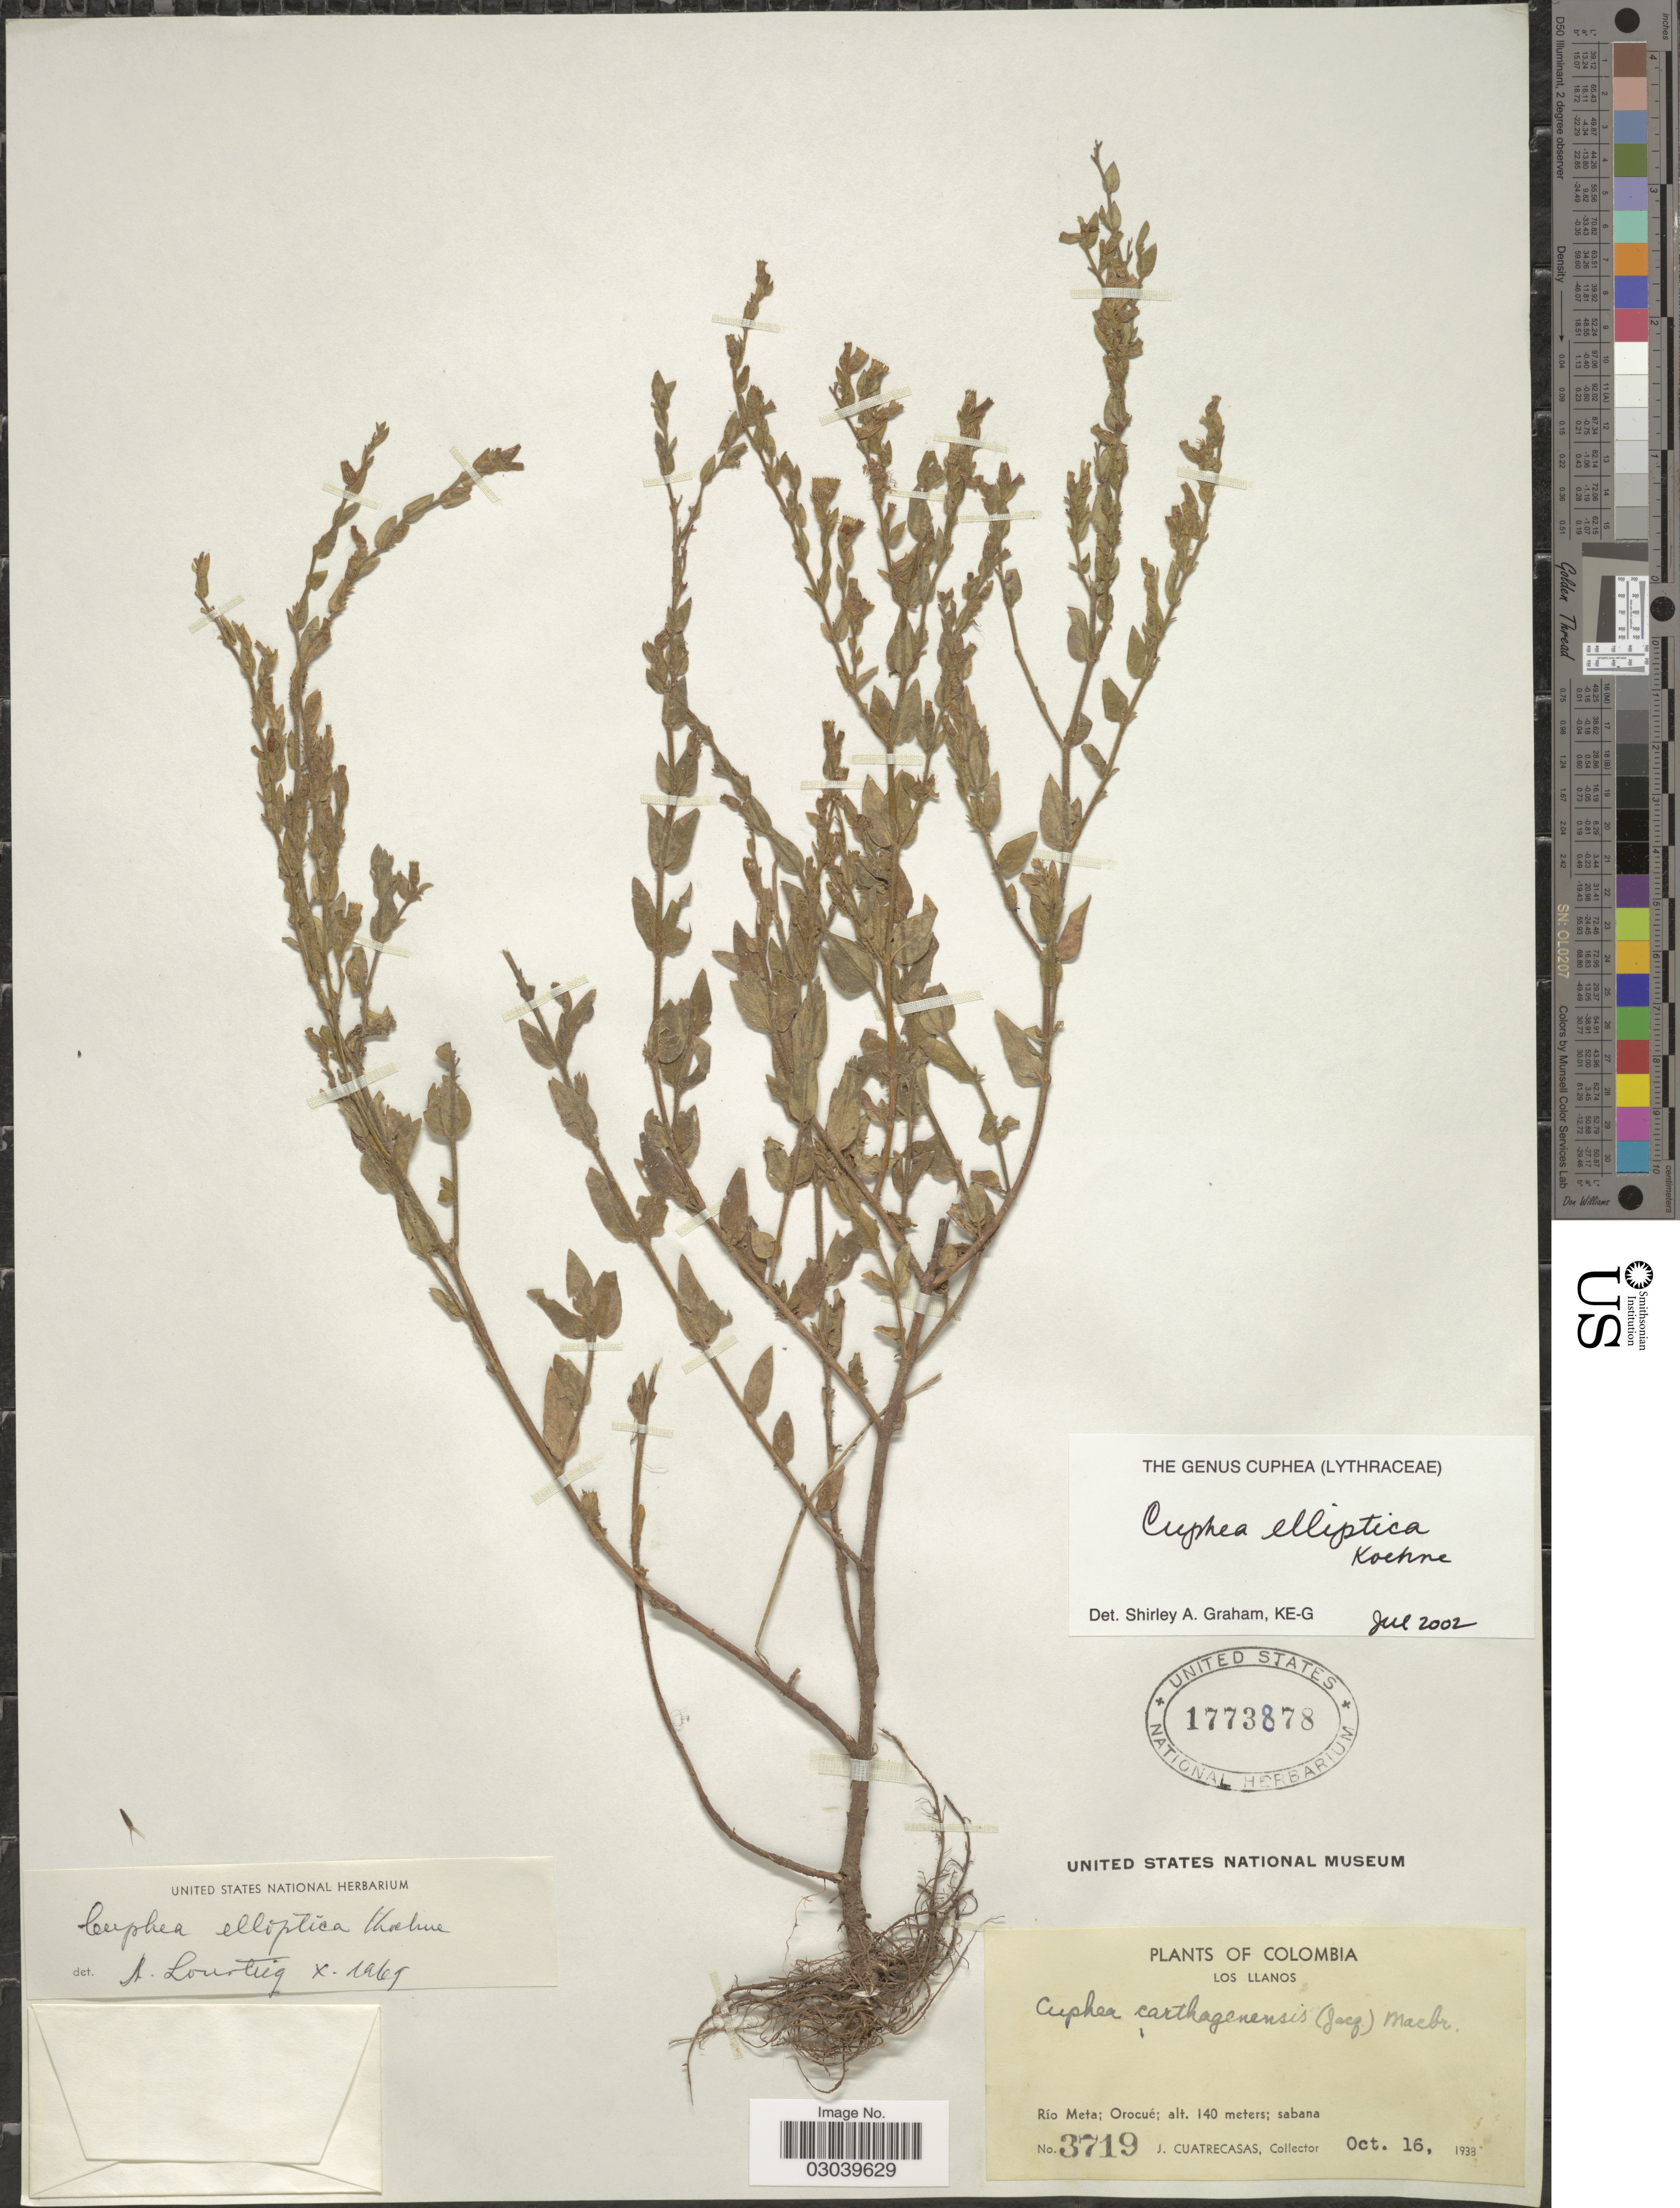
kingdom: Plantae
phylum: Tracheophyta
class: Magnoliopsida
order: Myrtales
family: Lythraceae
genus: Cuphea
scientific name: Cuphea elliptica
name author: Koehne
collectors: J. Cuatrecasas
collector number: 3719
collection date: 1938-10-16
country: Colombia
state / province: Meta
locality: Los Llanos. Río Meta; Orocué.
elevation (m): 140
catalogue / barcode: US 1773878